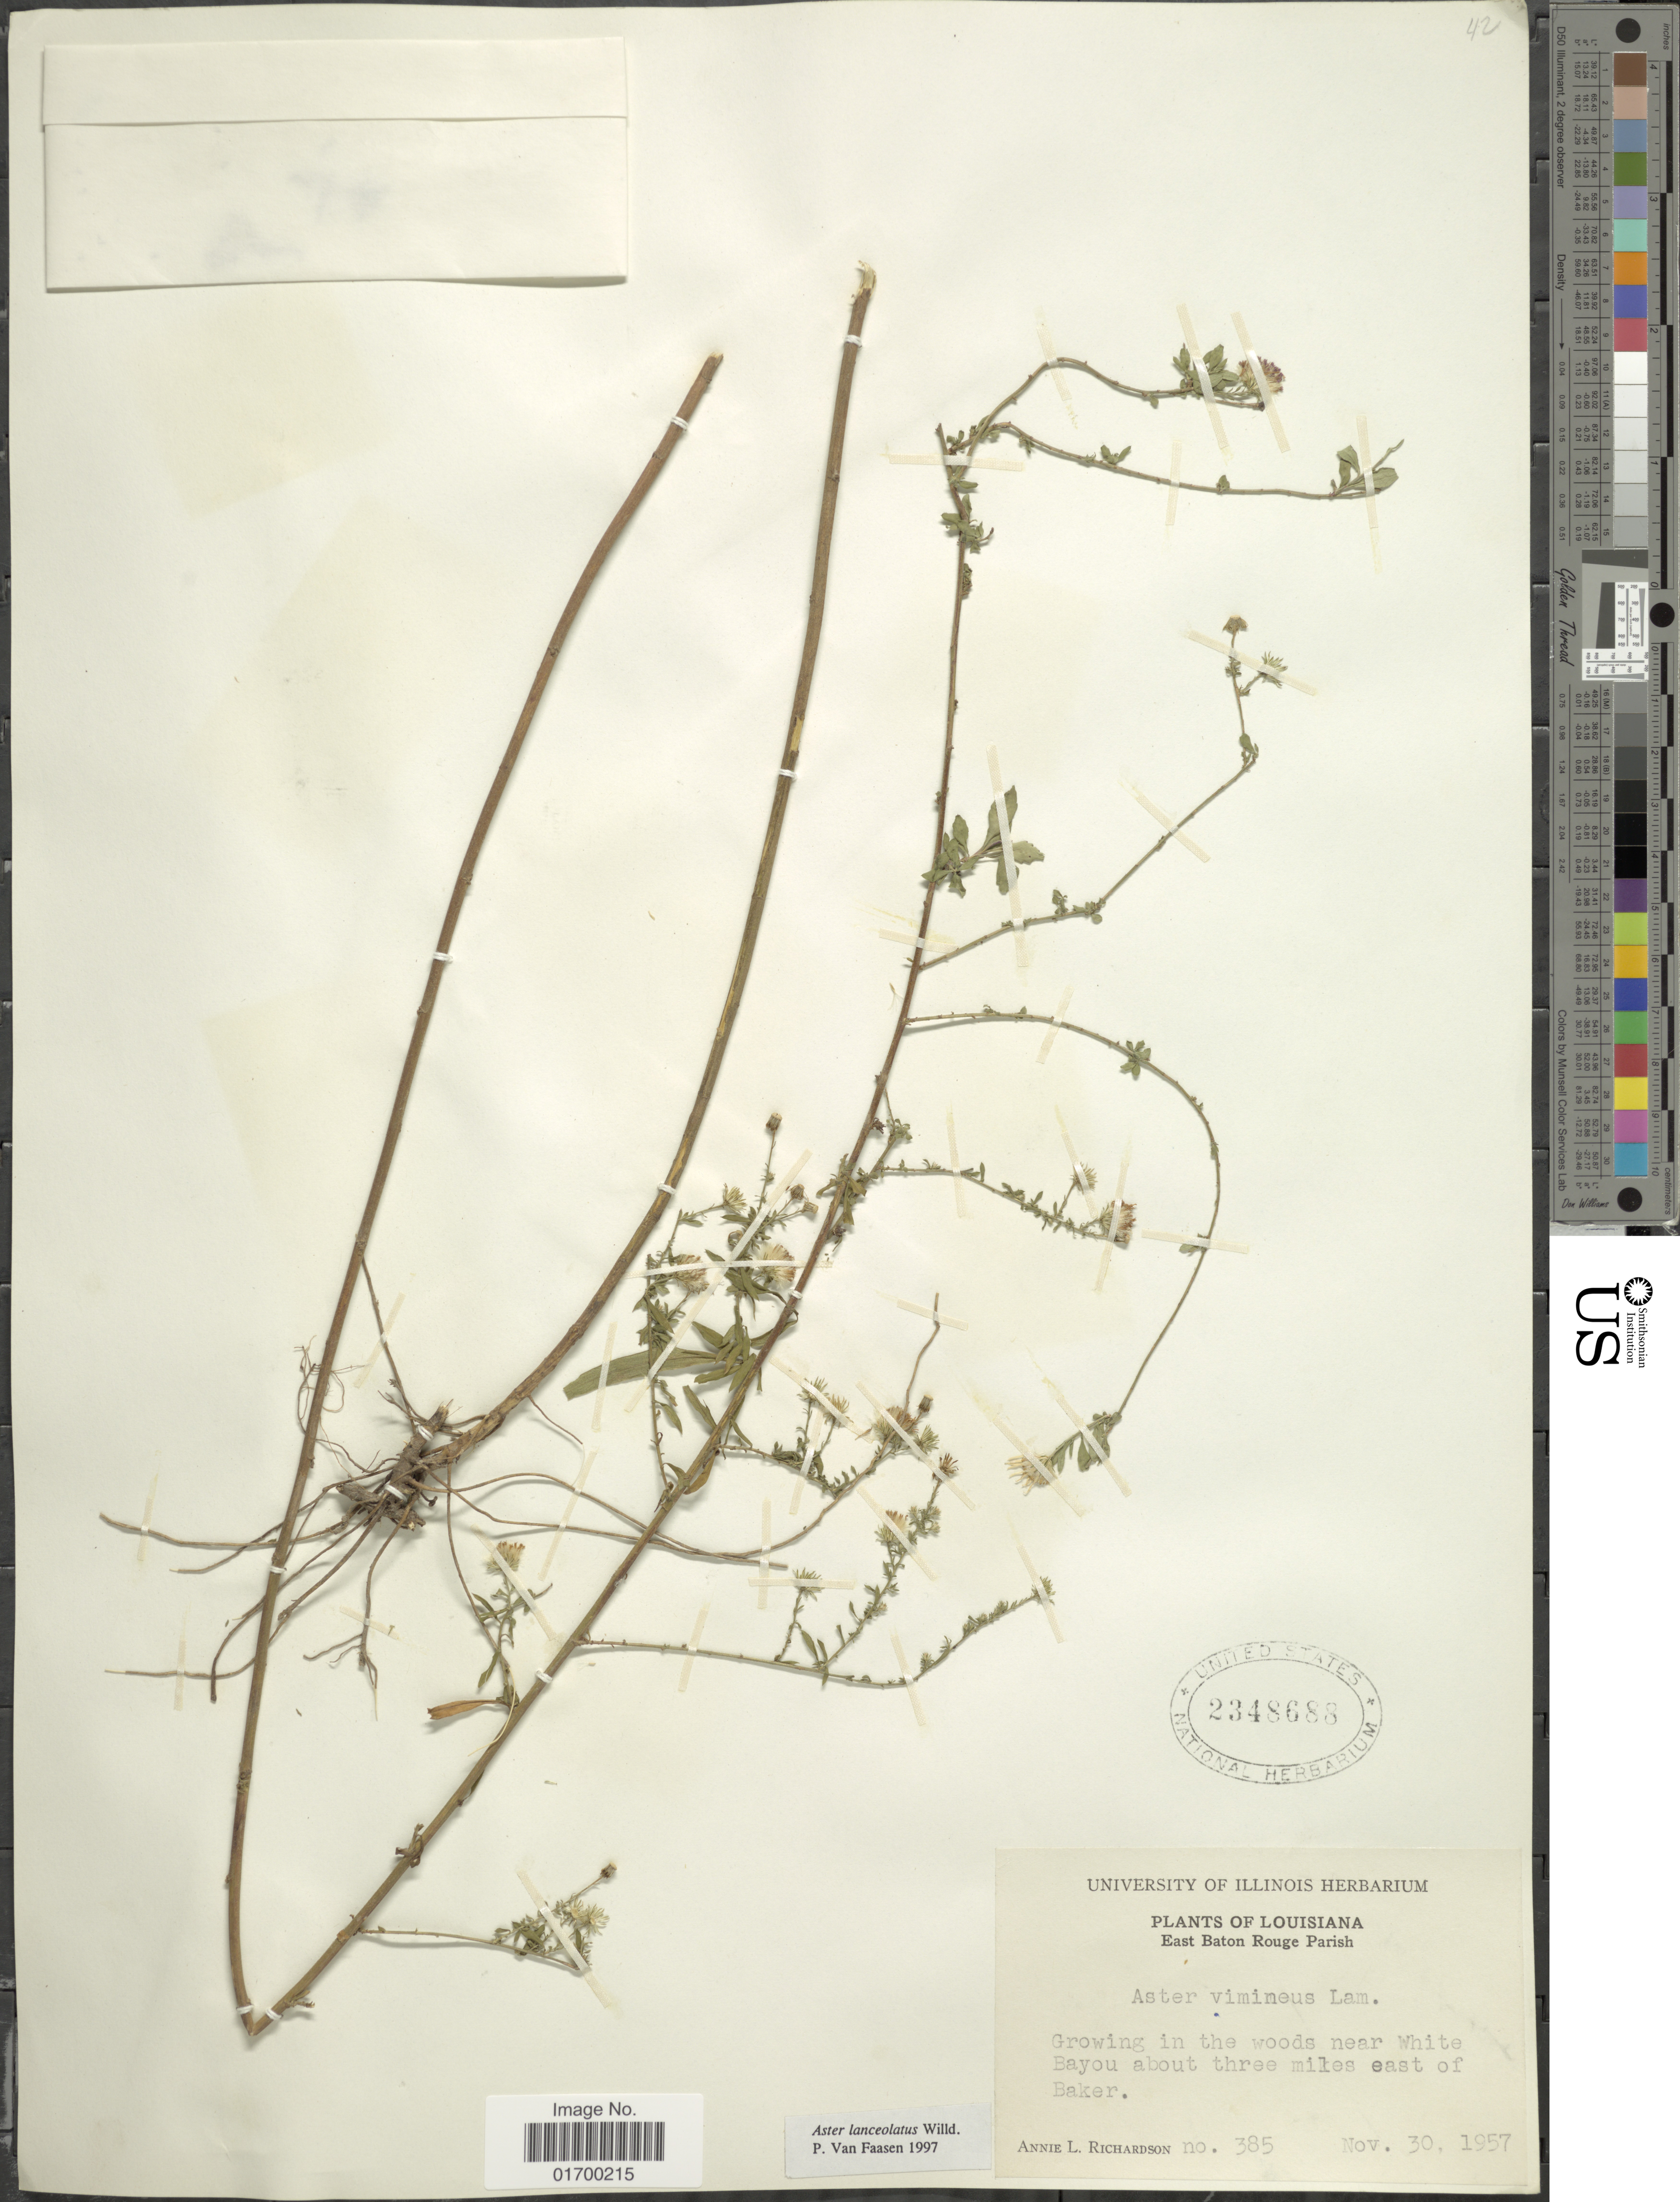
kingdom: Plantae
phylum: Tracheophyta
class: Magnoliopsida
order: Asterales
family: Asteraceae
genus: Symphyotrichum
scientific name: Symphyotrichum lanceolatum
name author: (Willd.) G.L. Nesom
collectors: A. L. Richardson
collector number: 385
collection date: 1957-11-30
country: United States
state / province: Louisiana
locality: East Baton Rouge Parish, Growing in the woods near White Bayou about three miles east of Baker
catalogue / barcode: US 2348688